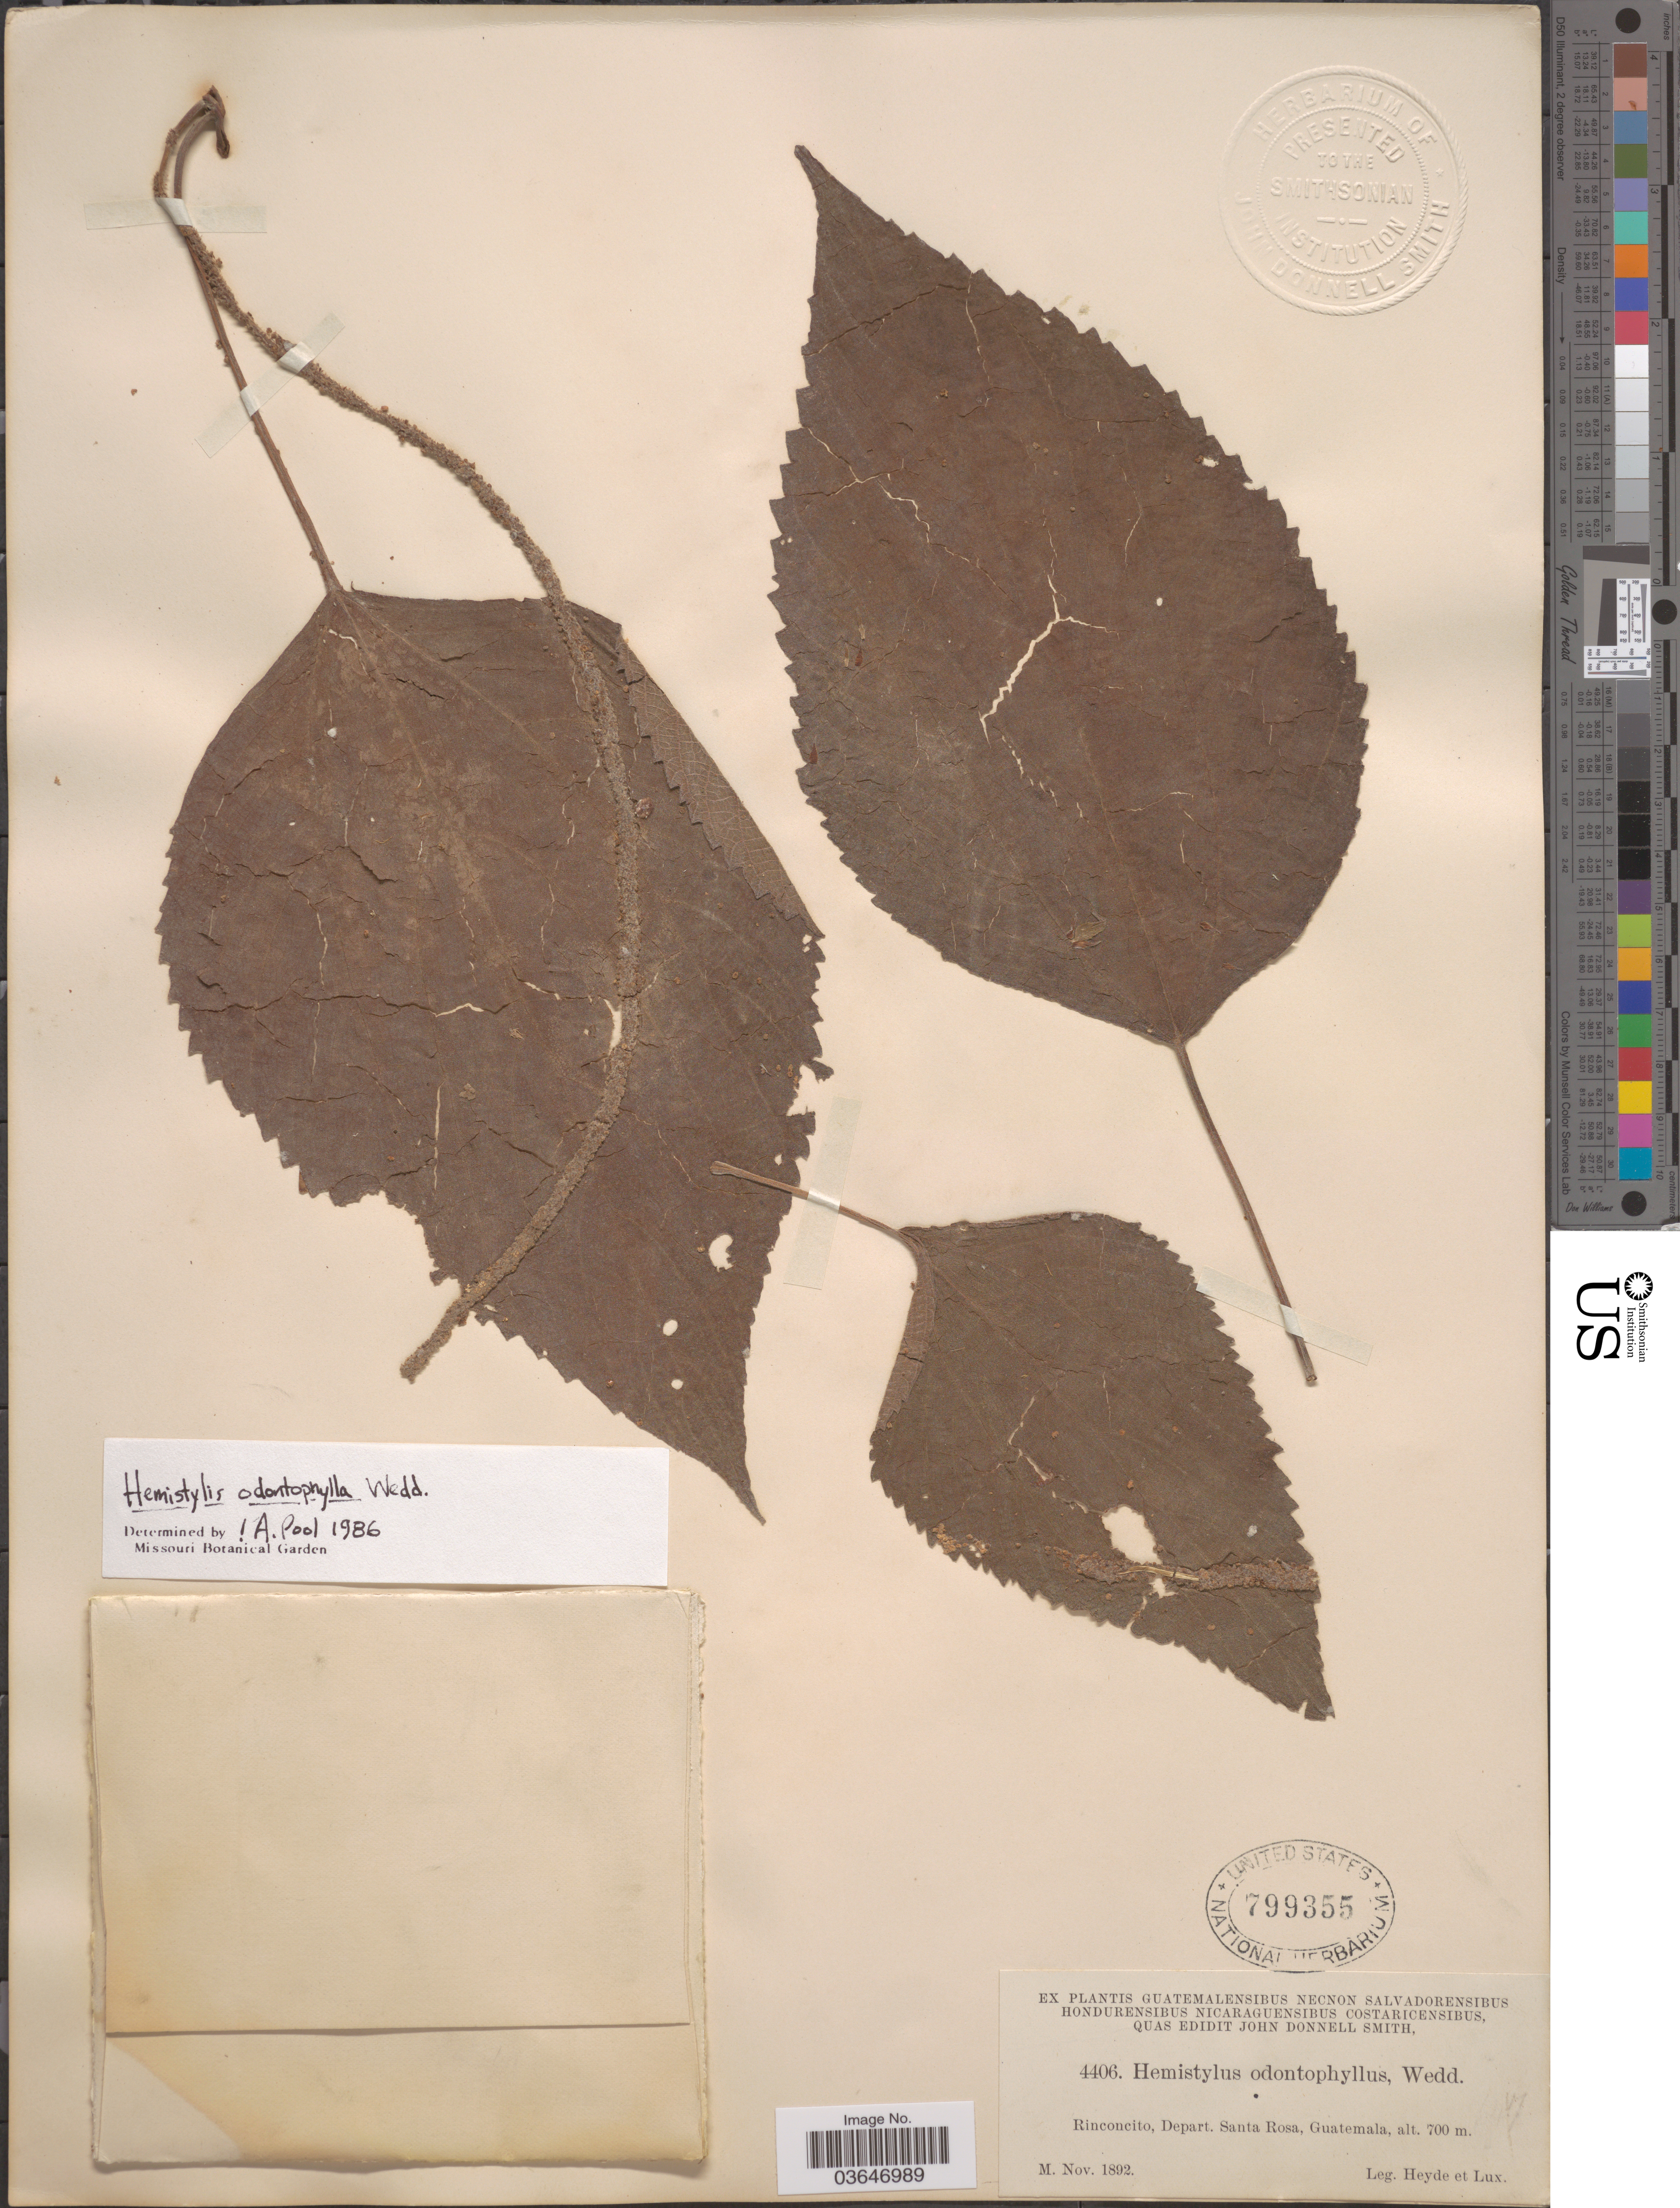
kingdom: Plantae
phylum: Tracheophyta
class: Magnoliopsida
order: Rosales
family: Urticaceae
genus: Hemistylus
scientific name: Hemistylus odontophylla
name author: Wedd. in DC.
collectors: Heyde & Lux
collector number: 4406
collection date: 1892-11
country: Guatemala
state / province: Santa Rosa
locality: Rinconcito, Depart. Santa Rosa.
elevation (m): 700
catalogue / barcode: US 799355